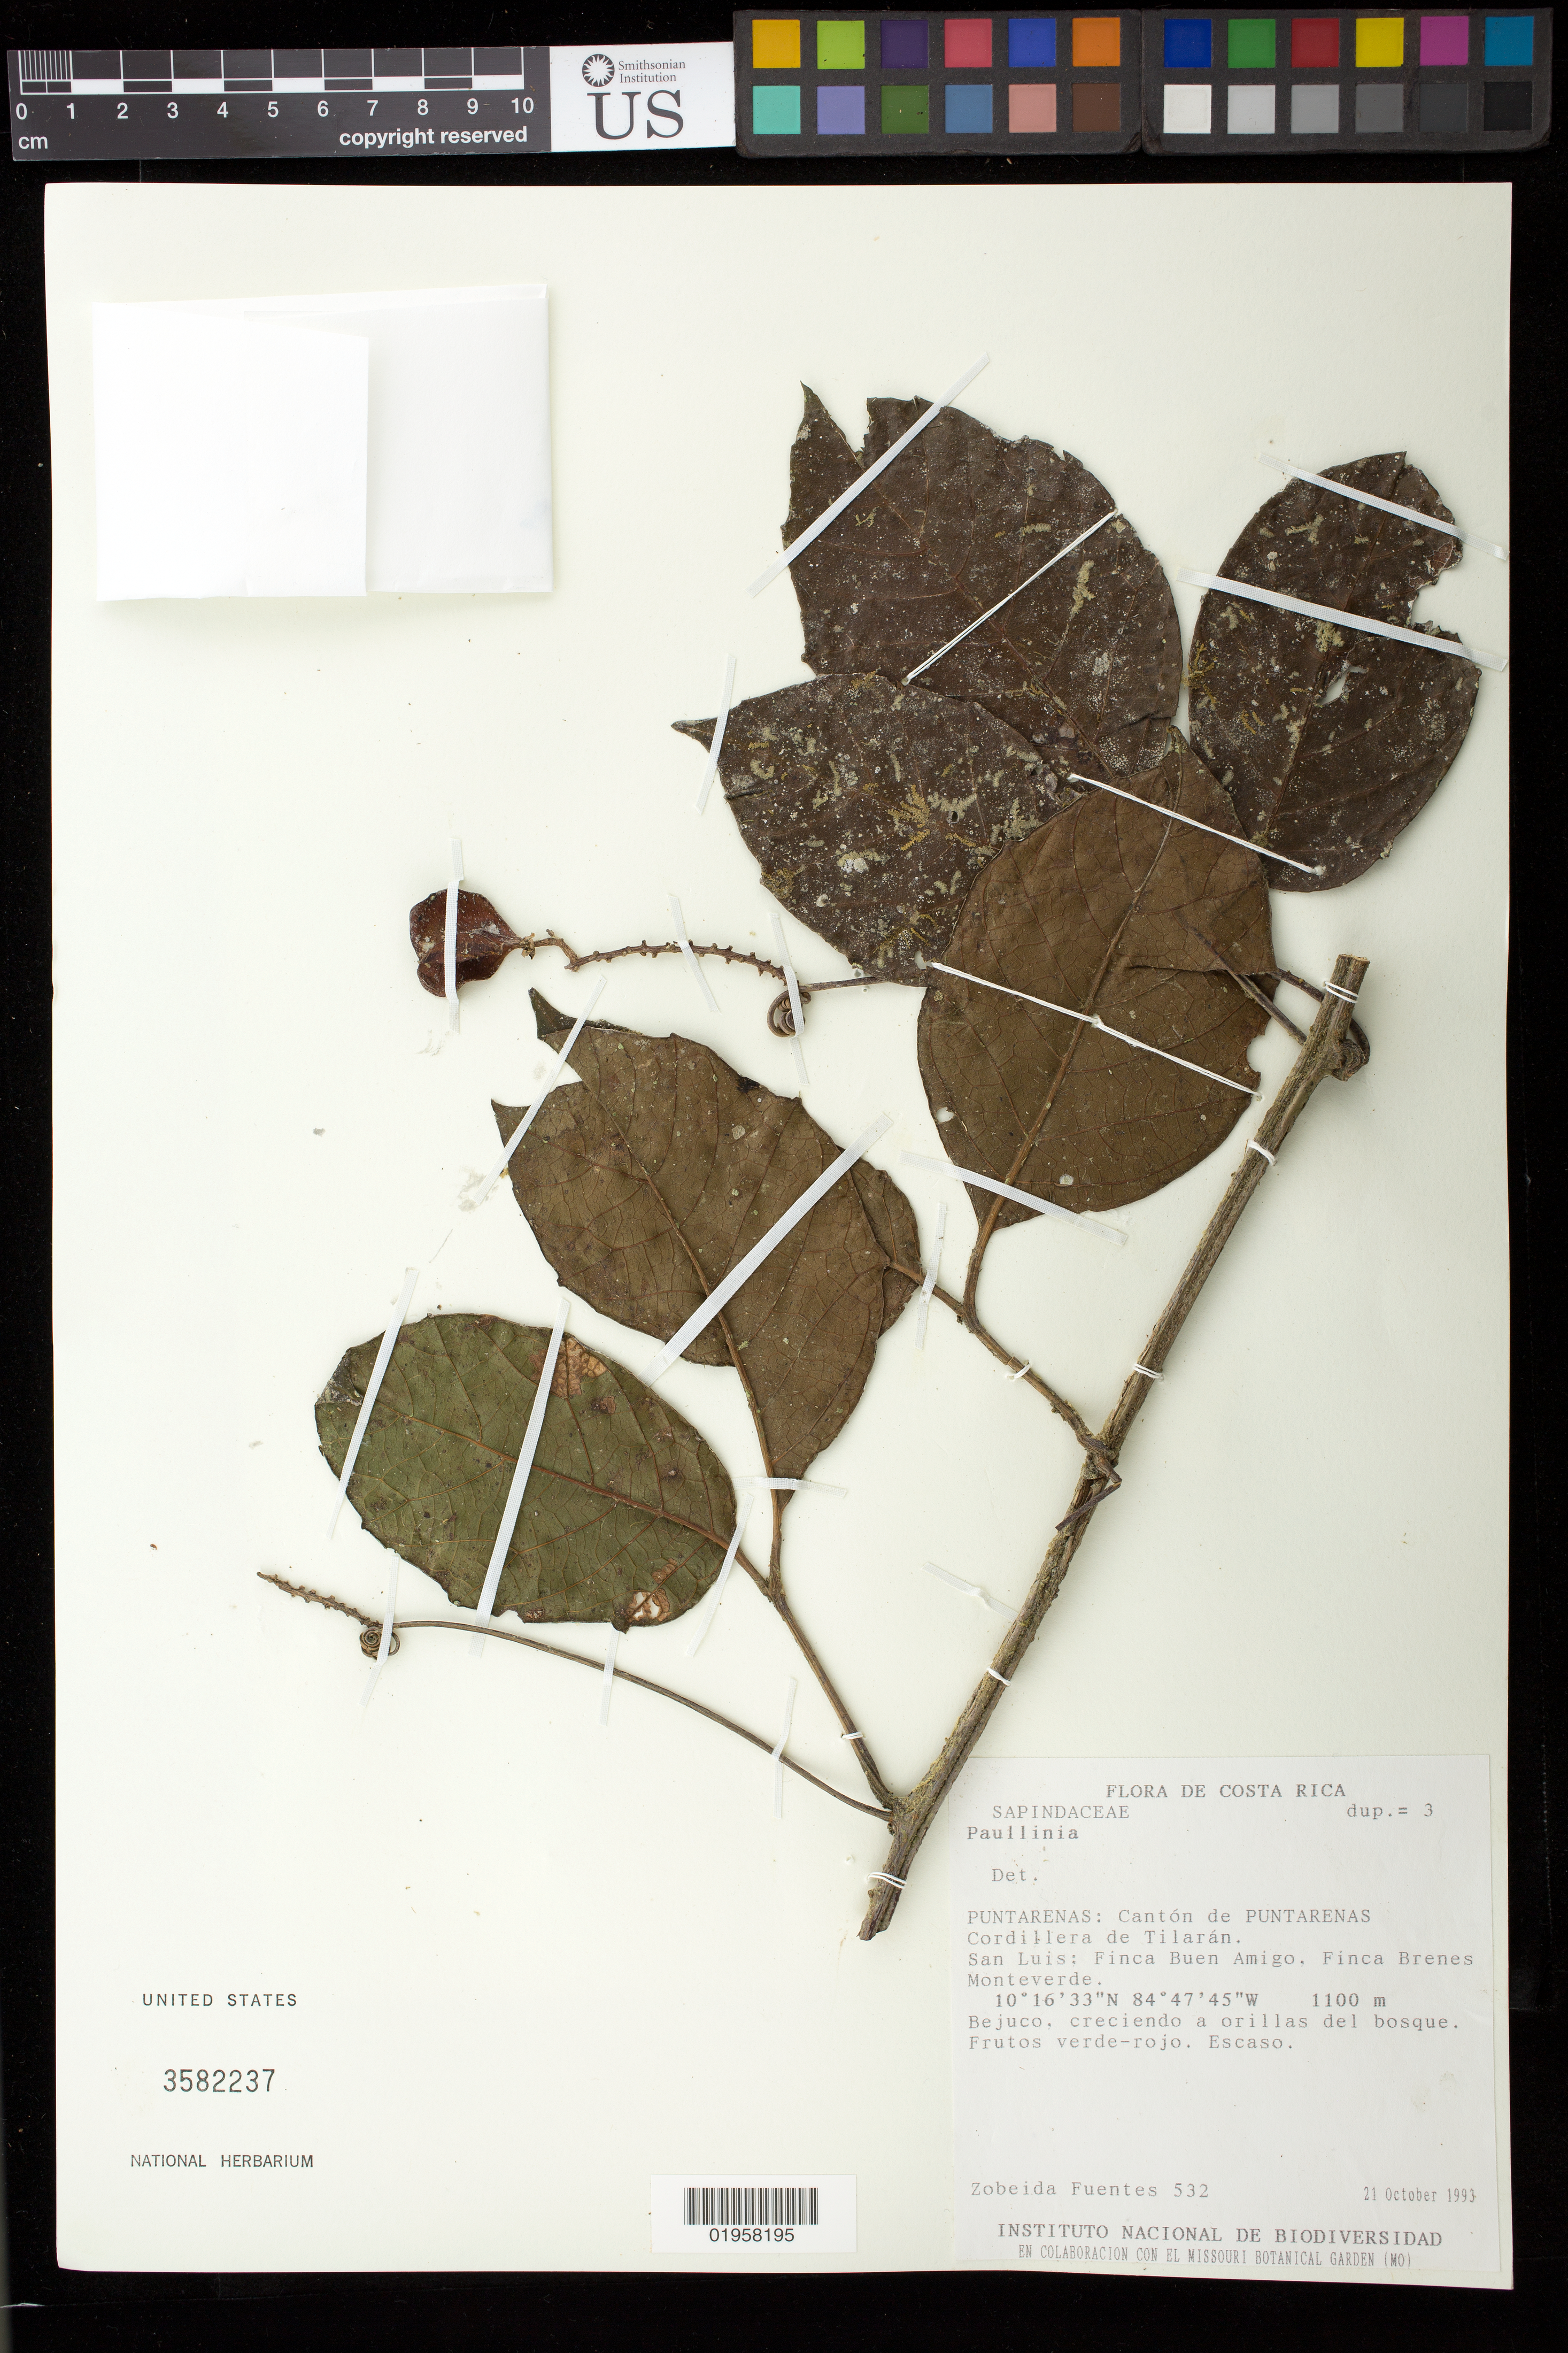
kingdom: Plantae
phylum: Tracheophyta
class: Magnoliopsida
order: Sapindales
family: Sapindaceae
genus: Paullinia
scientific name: Paullinia austin-smithii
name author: Standl.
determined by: Acevedo-Rodriguez, P., (US), Smithsonian Institution - National Museum of Natural History (UNITED STATES)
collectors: Z. Fuentes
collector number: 532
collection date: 1993-10-21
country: Costa Rica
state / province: Puntarenas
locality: Cantón de Puntarenas. Cordillera de Tilarán. San Luis: Finca Buen Amigo. Finca Brenes Monteverde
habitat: Creciendo a orillas del bosque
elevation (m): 1100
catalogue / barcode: US 3582237